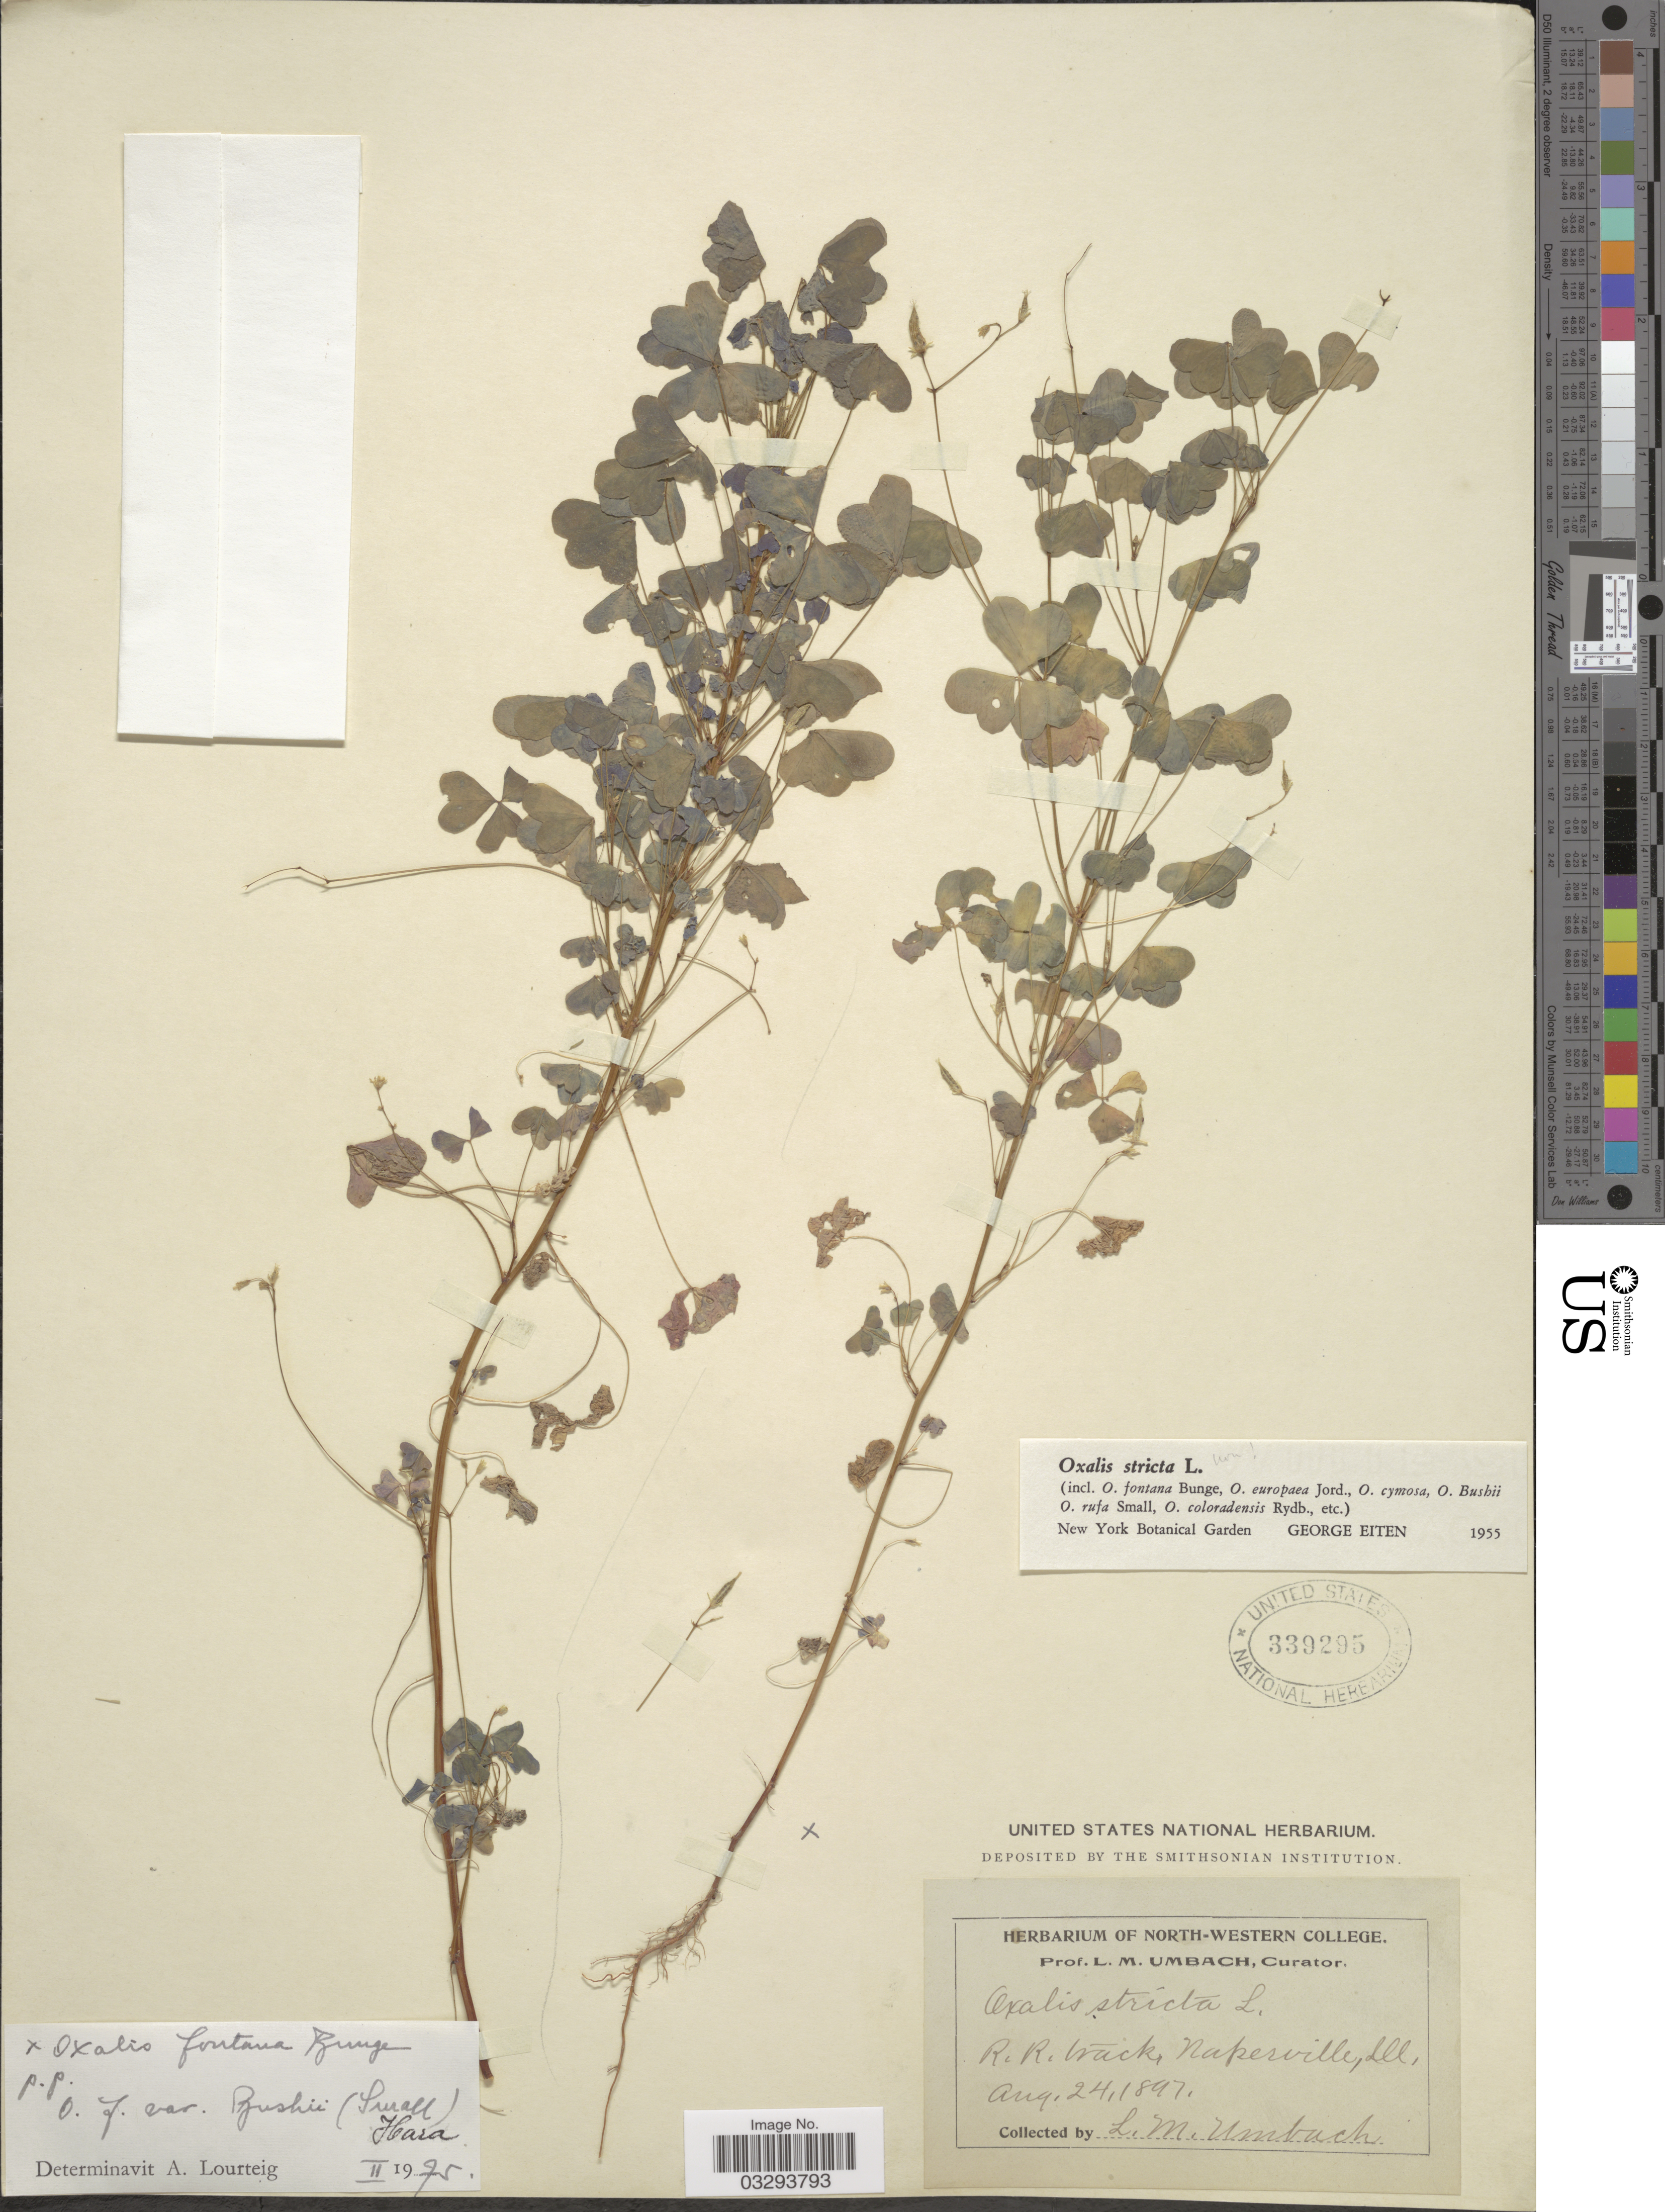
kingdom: Plantae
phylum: Tracheophyta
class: Magnoliopsida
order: Oxalidales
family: Oxalidaceae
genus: Oxalis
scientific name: Oxalis fontana var. bushii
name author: (Small) H. Hara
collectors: L. M. Umbach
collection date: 1897-08-24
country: United States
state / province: Illinois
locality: R.R. track, Naperville.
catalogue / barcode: US 339295